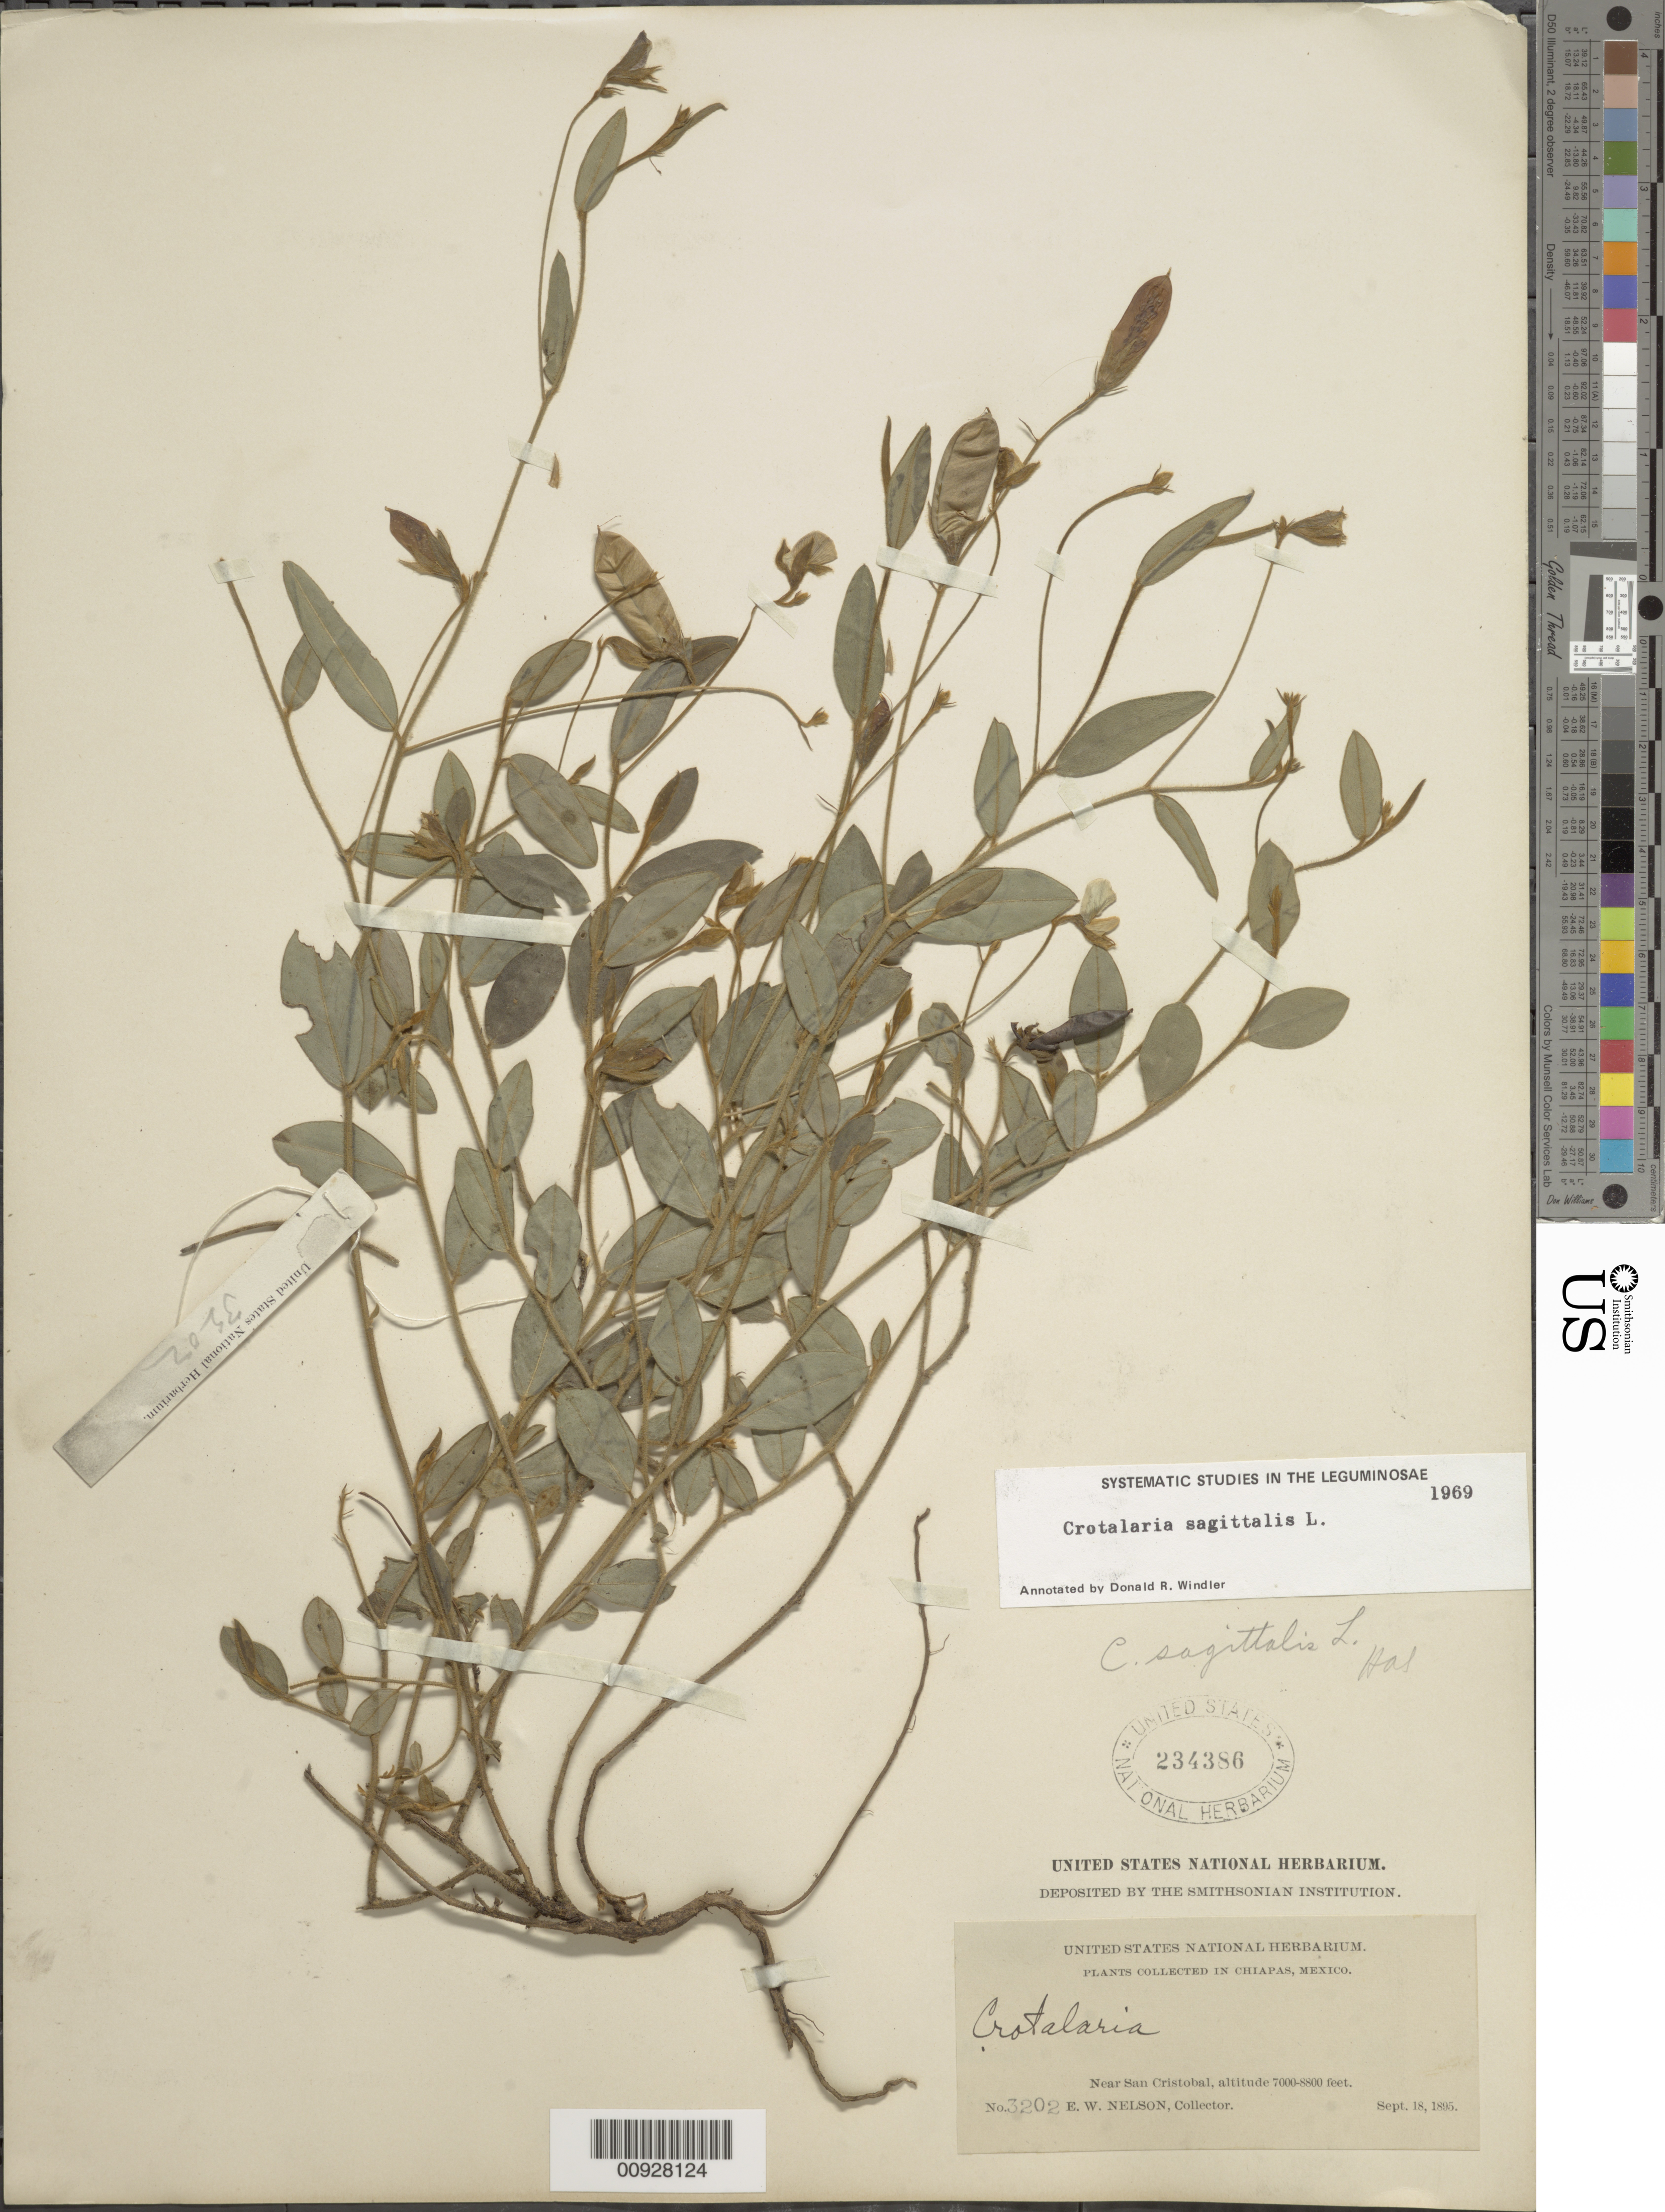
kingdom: Plantae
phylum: Tracheophyta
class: Magnoliopsida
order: Fabales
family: Fabaceae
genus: Crotalaria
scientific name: Crotalaria sagittalis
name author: L.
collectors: E. W. Nelson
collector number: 3202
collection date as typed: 18 Sep 1895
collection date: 1895-09-18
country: Mexico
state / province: Chiapas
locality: Near San Cristobal.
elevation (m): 2134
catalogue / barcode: US 234386